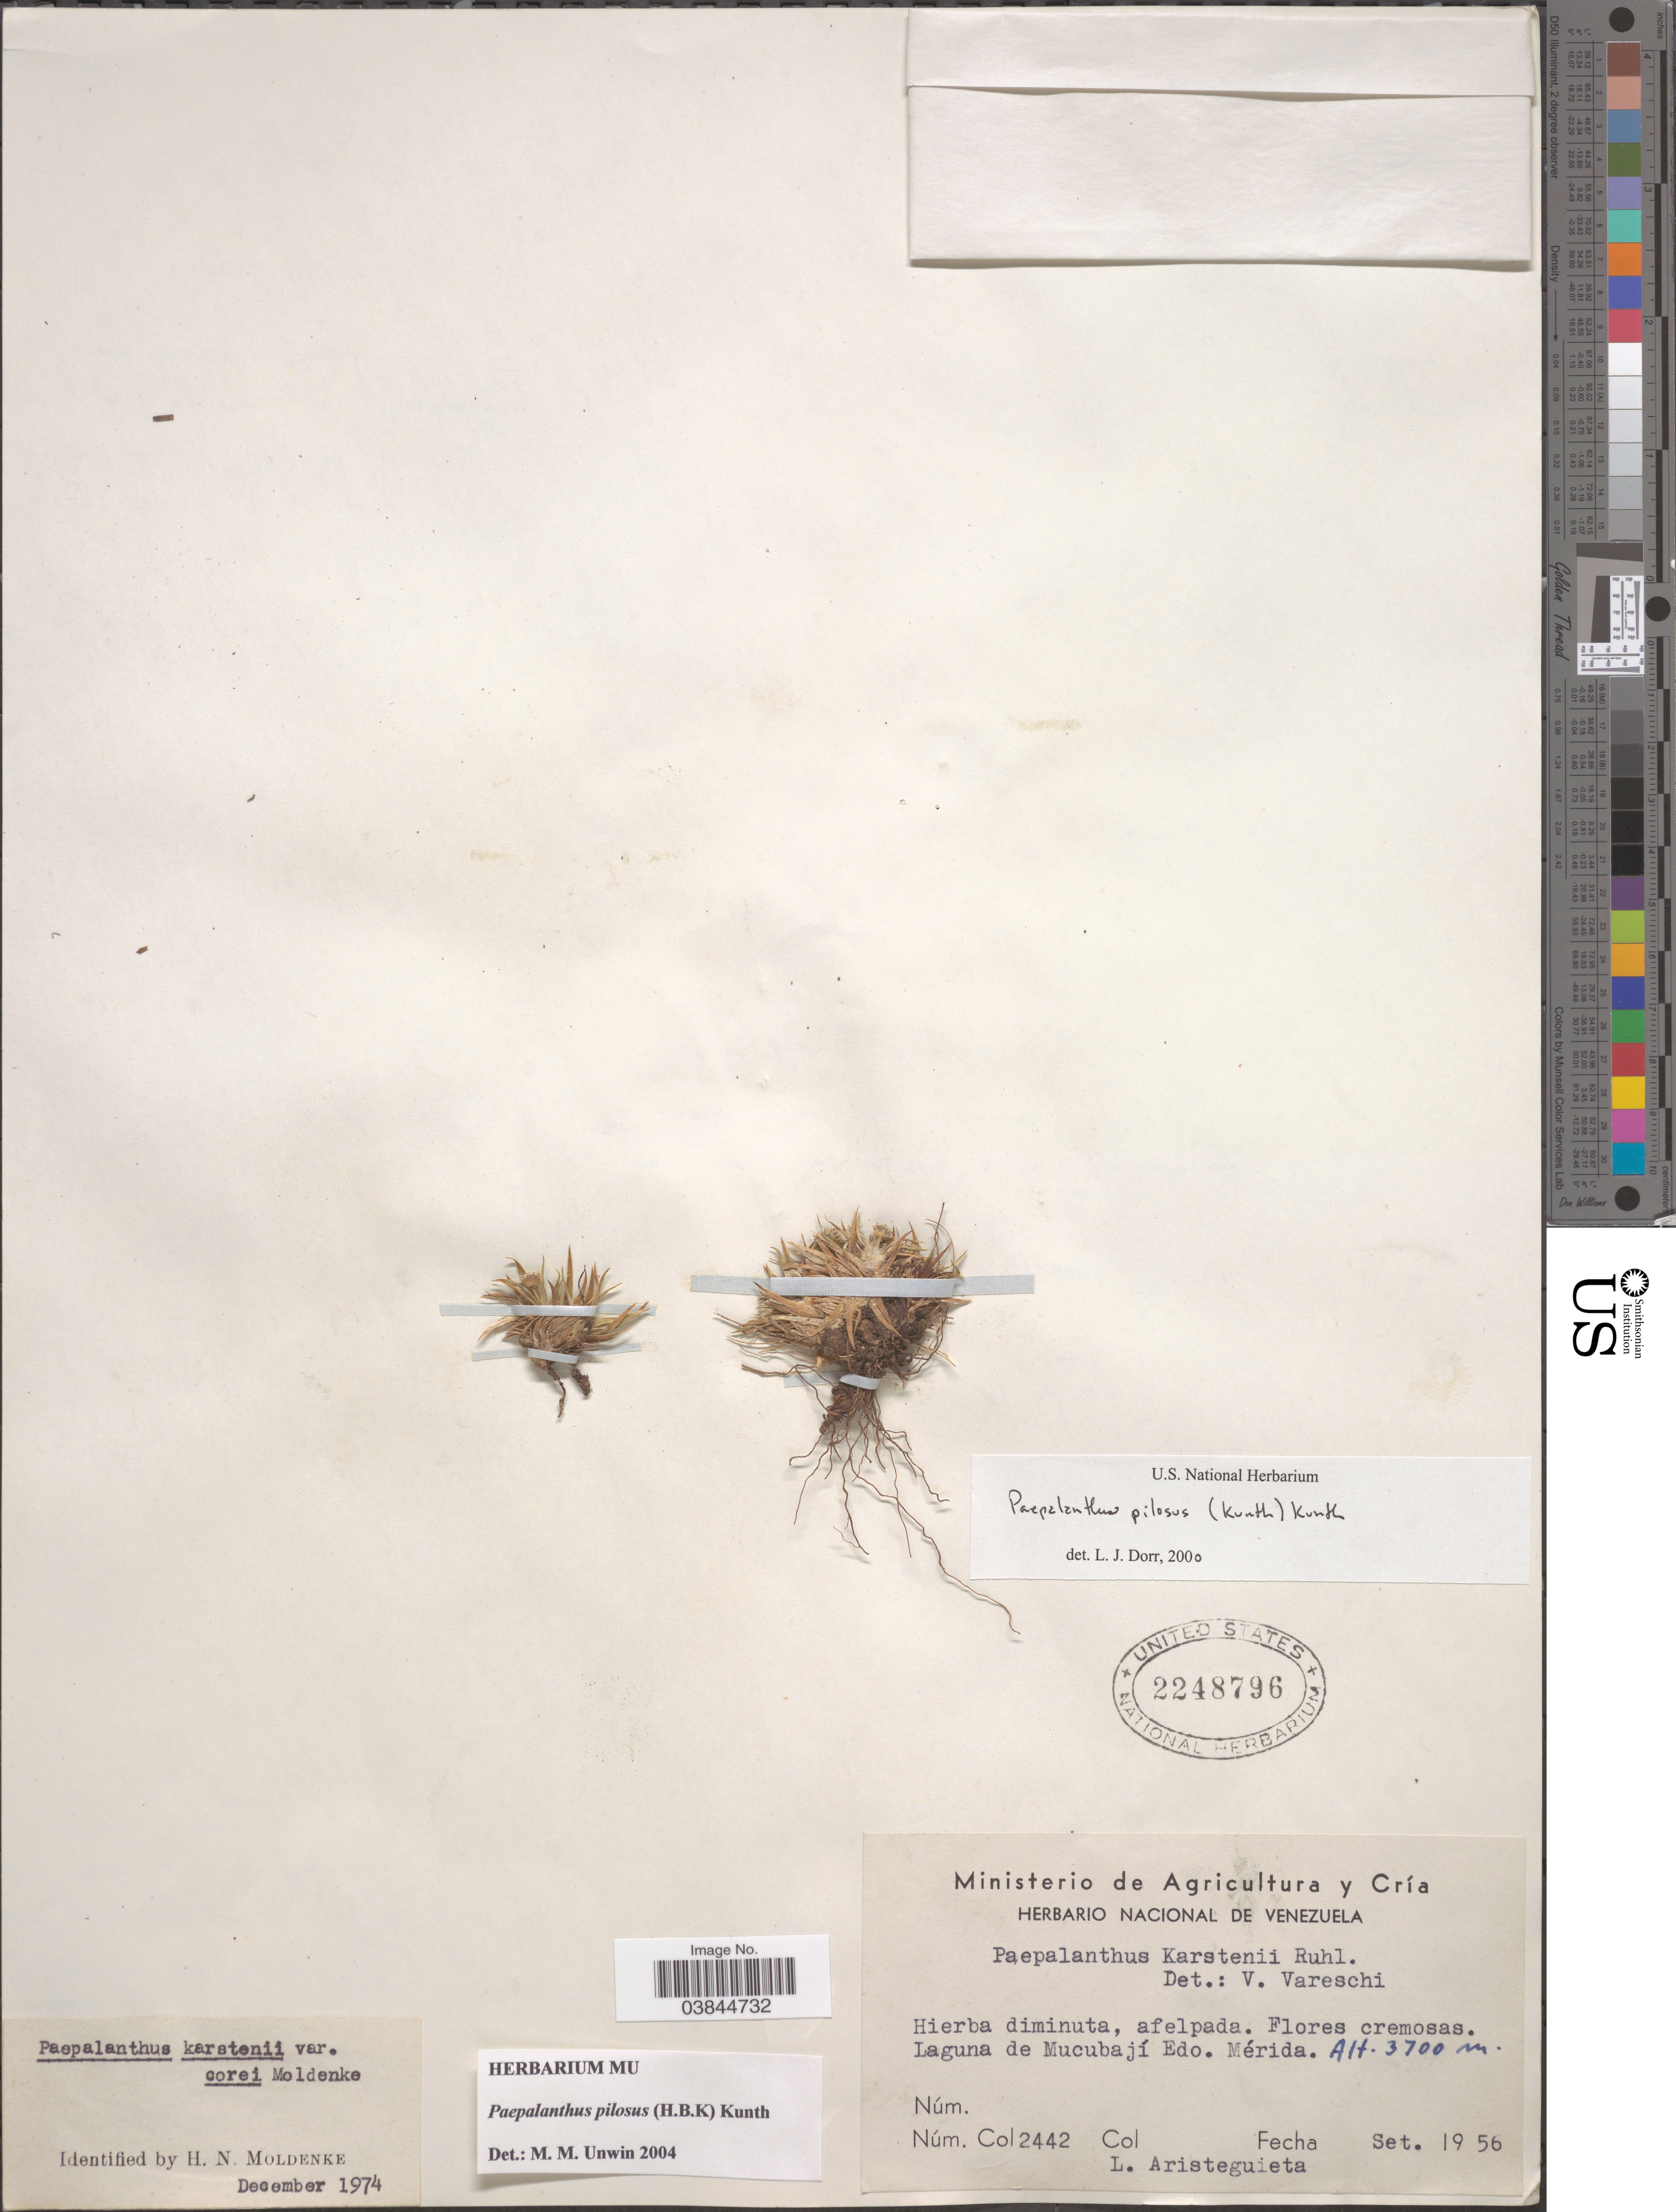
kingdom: Plantae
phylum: Tracheophyta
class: Liliopsida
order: Poales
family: Eriocaulaceae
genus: Paepalanthus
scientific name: Paepalanthus pilosus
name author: (Kunth) Kunth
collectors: L. Aristeguieta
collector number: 2442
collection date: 1956-09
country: Venezuela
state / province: Merida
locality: Laguna de Mucubají Edo. Mérida.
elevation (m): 3700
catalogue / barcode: US 2248796